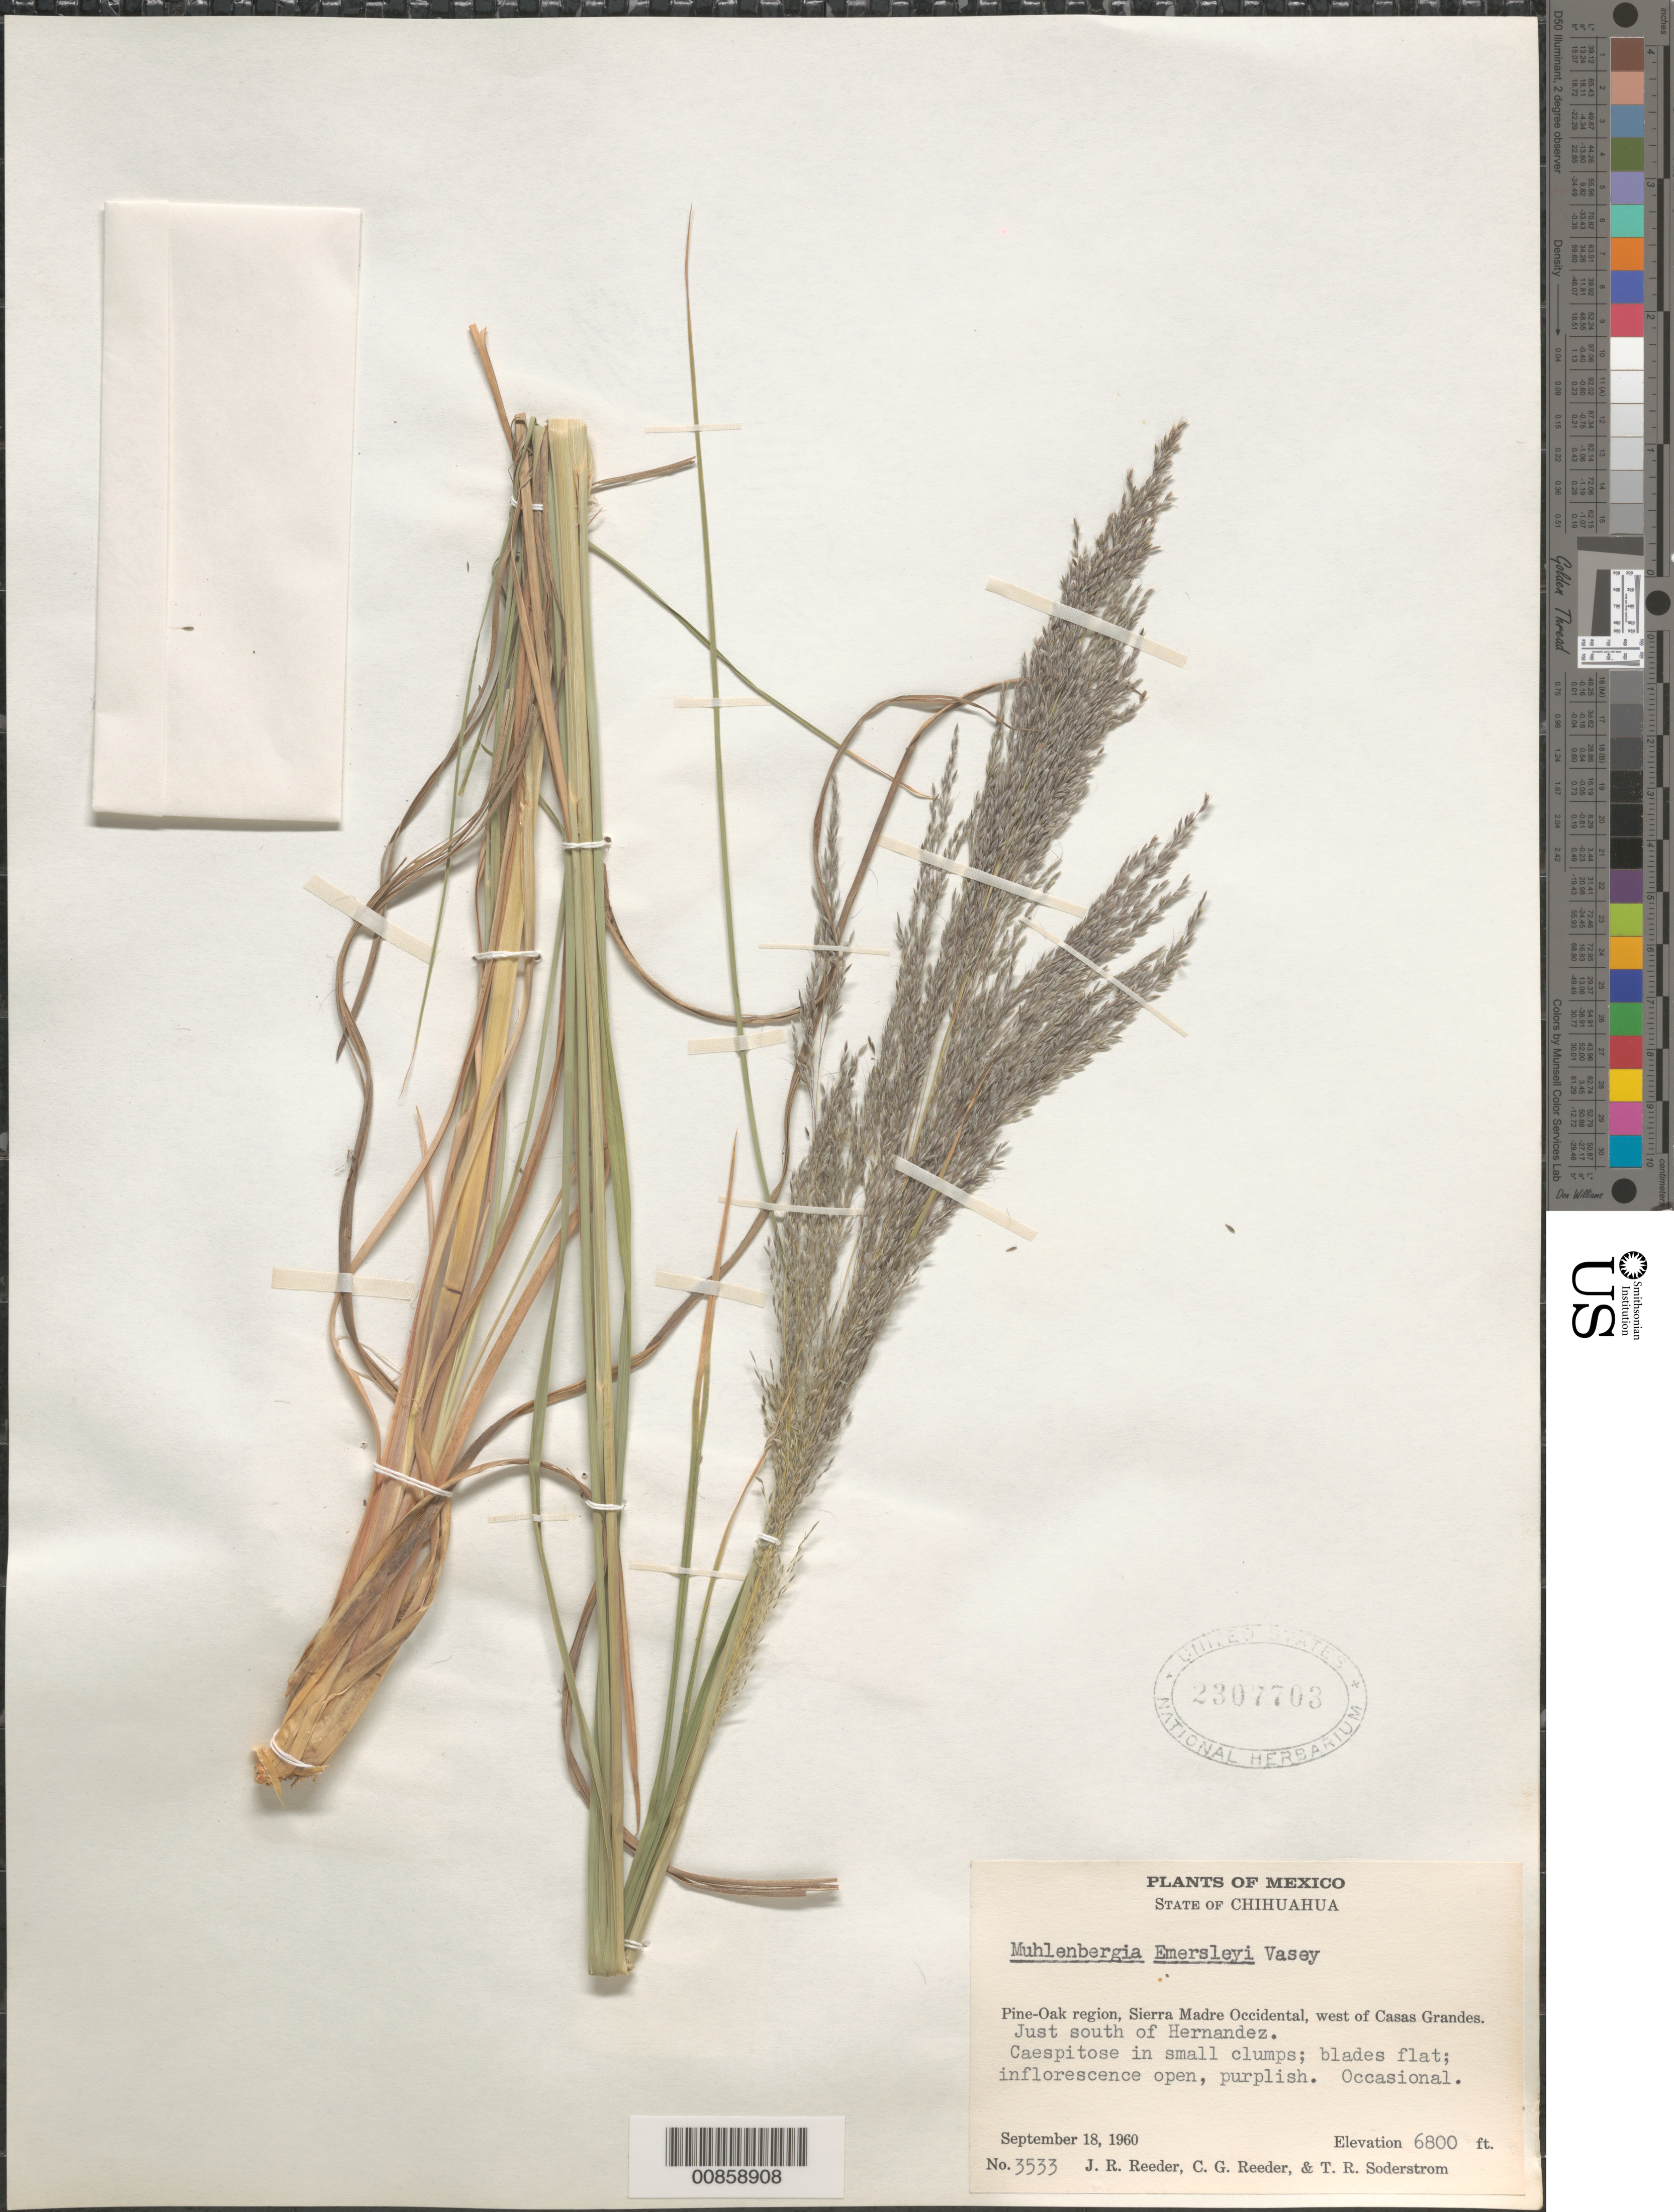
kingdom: Plantae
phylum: Tracheophyta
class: Liliopsida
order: Poales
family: Poaceae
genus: Muhlenbergia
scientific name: Muhlenbergia emersleyi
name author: Vasey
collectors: J. R. Reeder, C. G. Reeder & T. R. Soderstrom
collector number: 3533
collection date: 1960-09-18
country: Mexico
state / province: Chihuahua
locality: Pine-Oak region, Sierra Madre Occidental, west of Casas Grandes. Just south of Hernandez.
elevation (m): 2073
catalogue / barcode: US 2307703